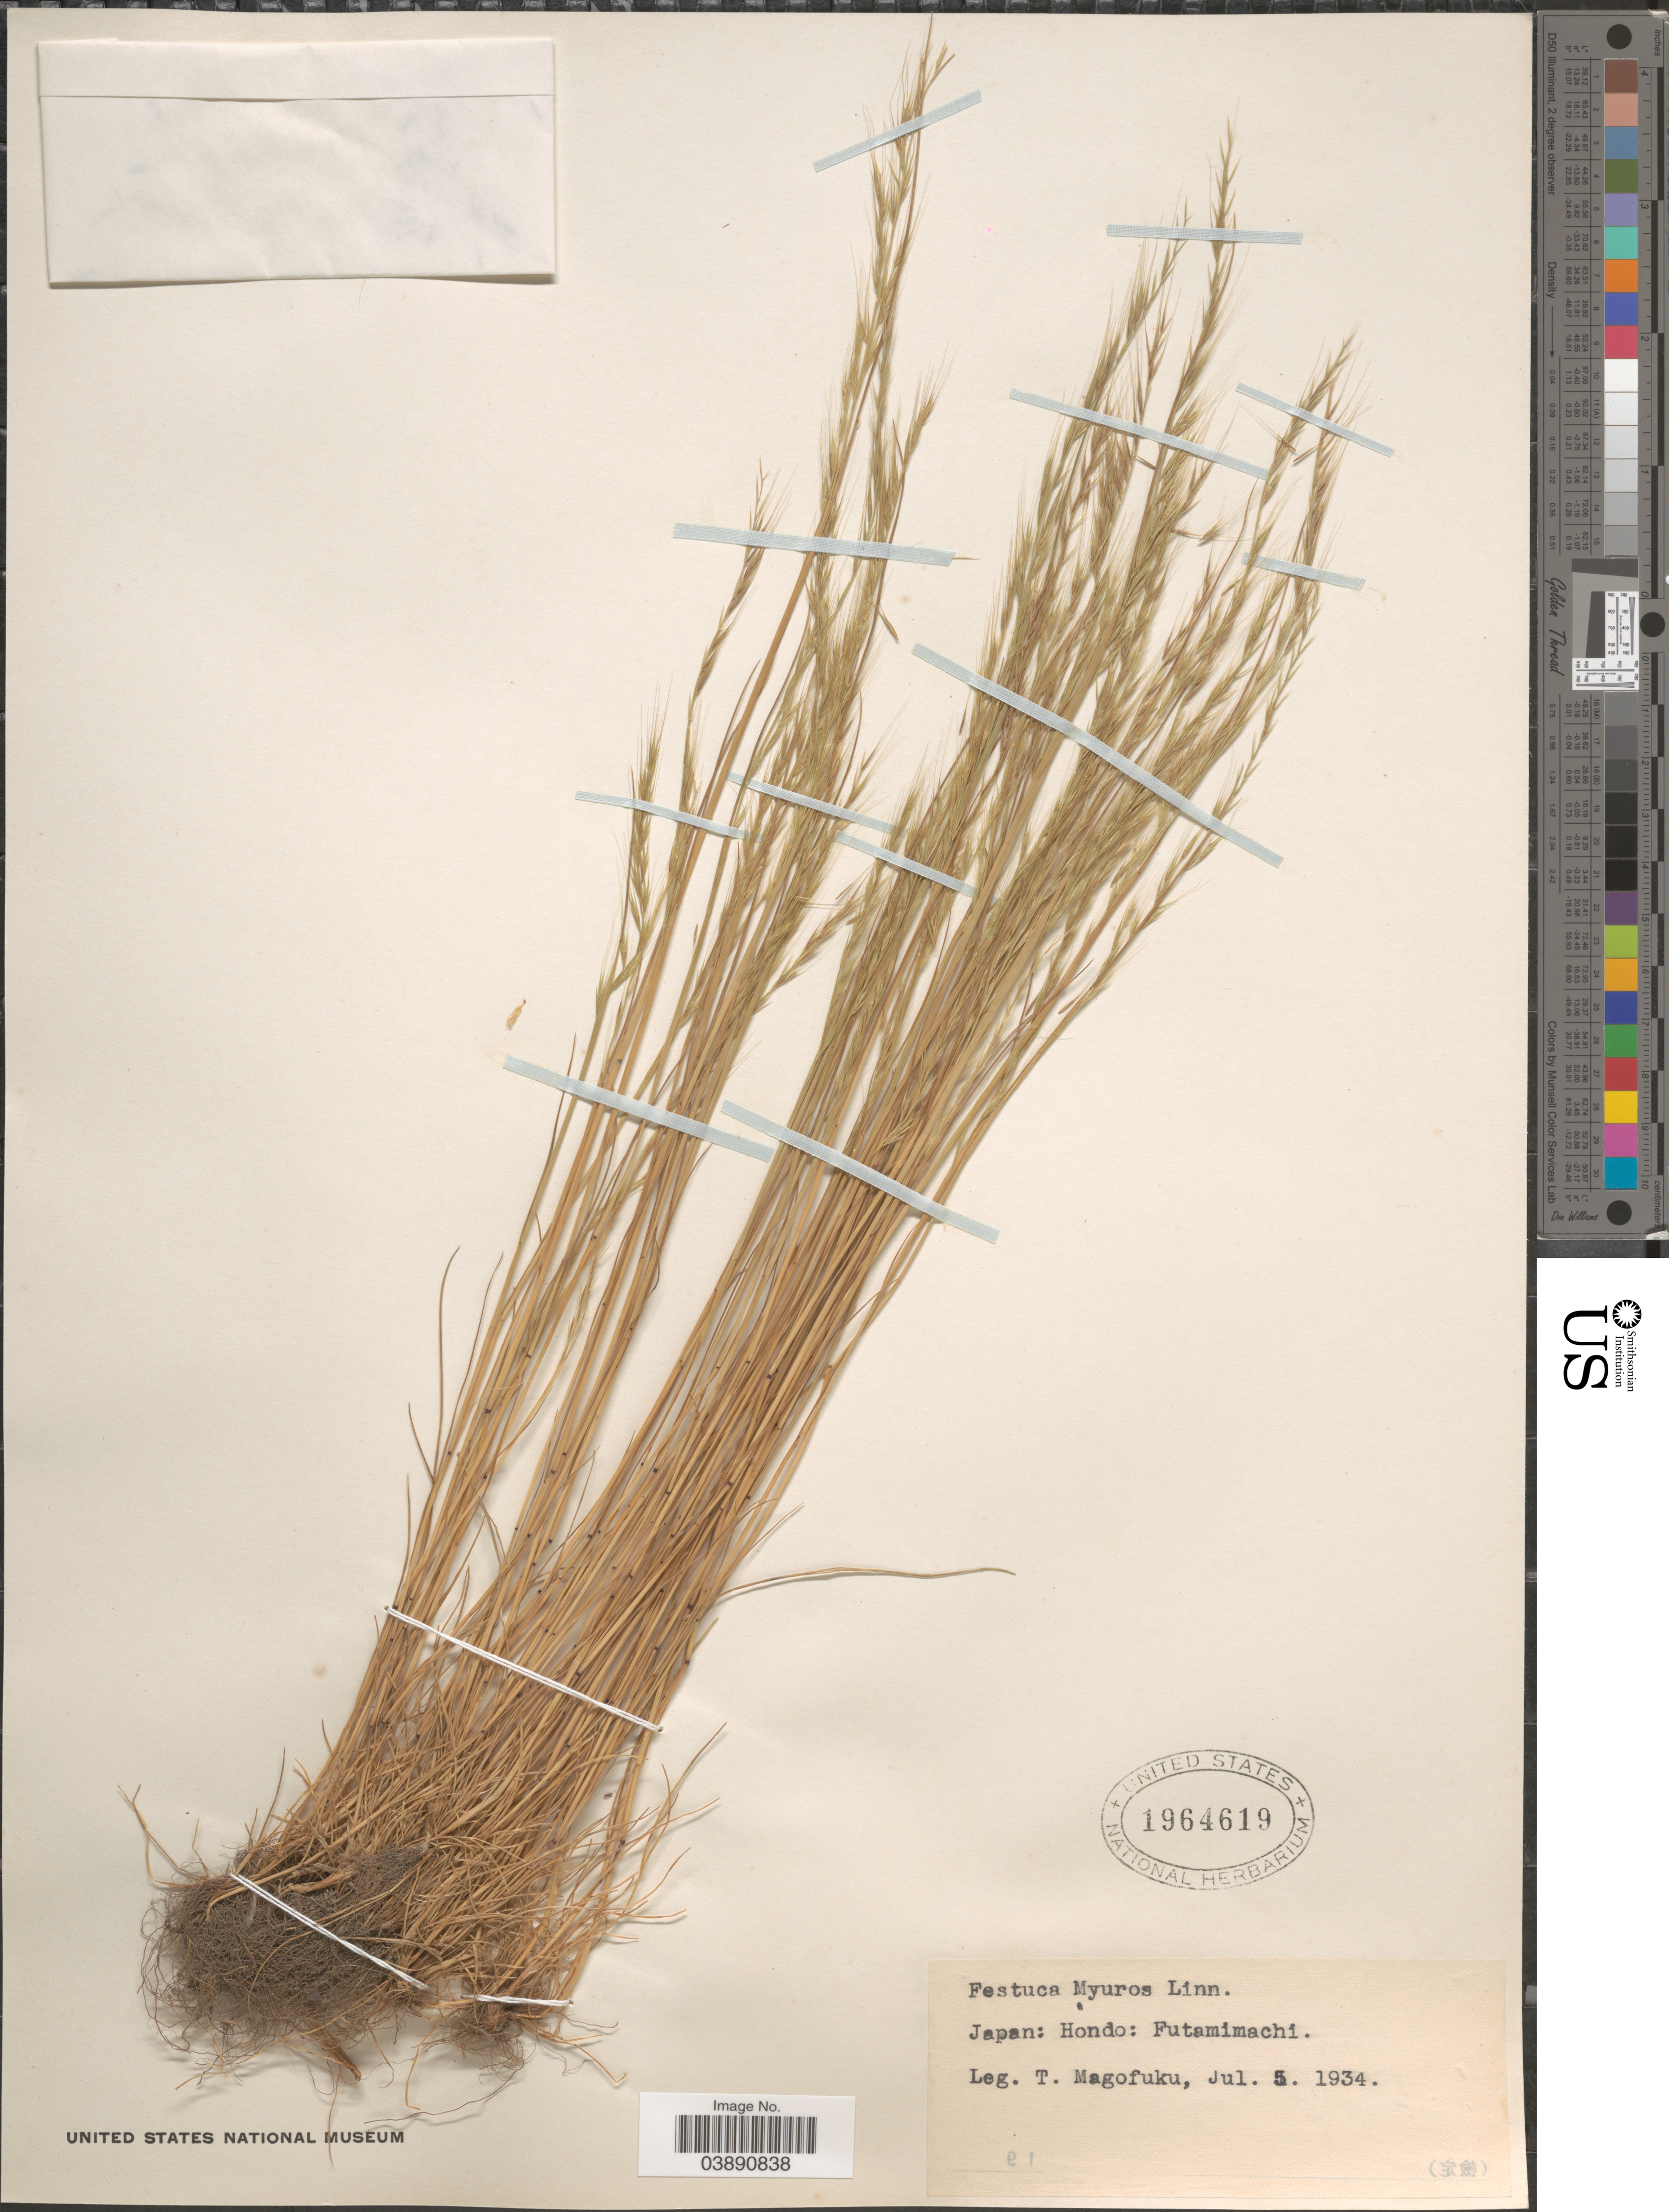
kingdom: Plantae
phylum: Tracheophyta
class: Liliopsida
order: Poales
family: Poaceae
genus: Festuca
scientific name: Festuca myuros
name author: L.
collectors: T. Magofuku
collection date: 1934-07-05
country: Japan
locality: Hondo: Futamimachi.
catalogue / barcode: US 1964619